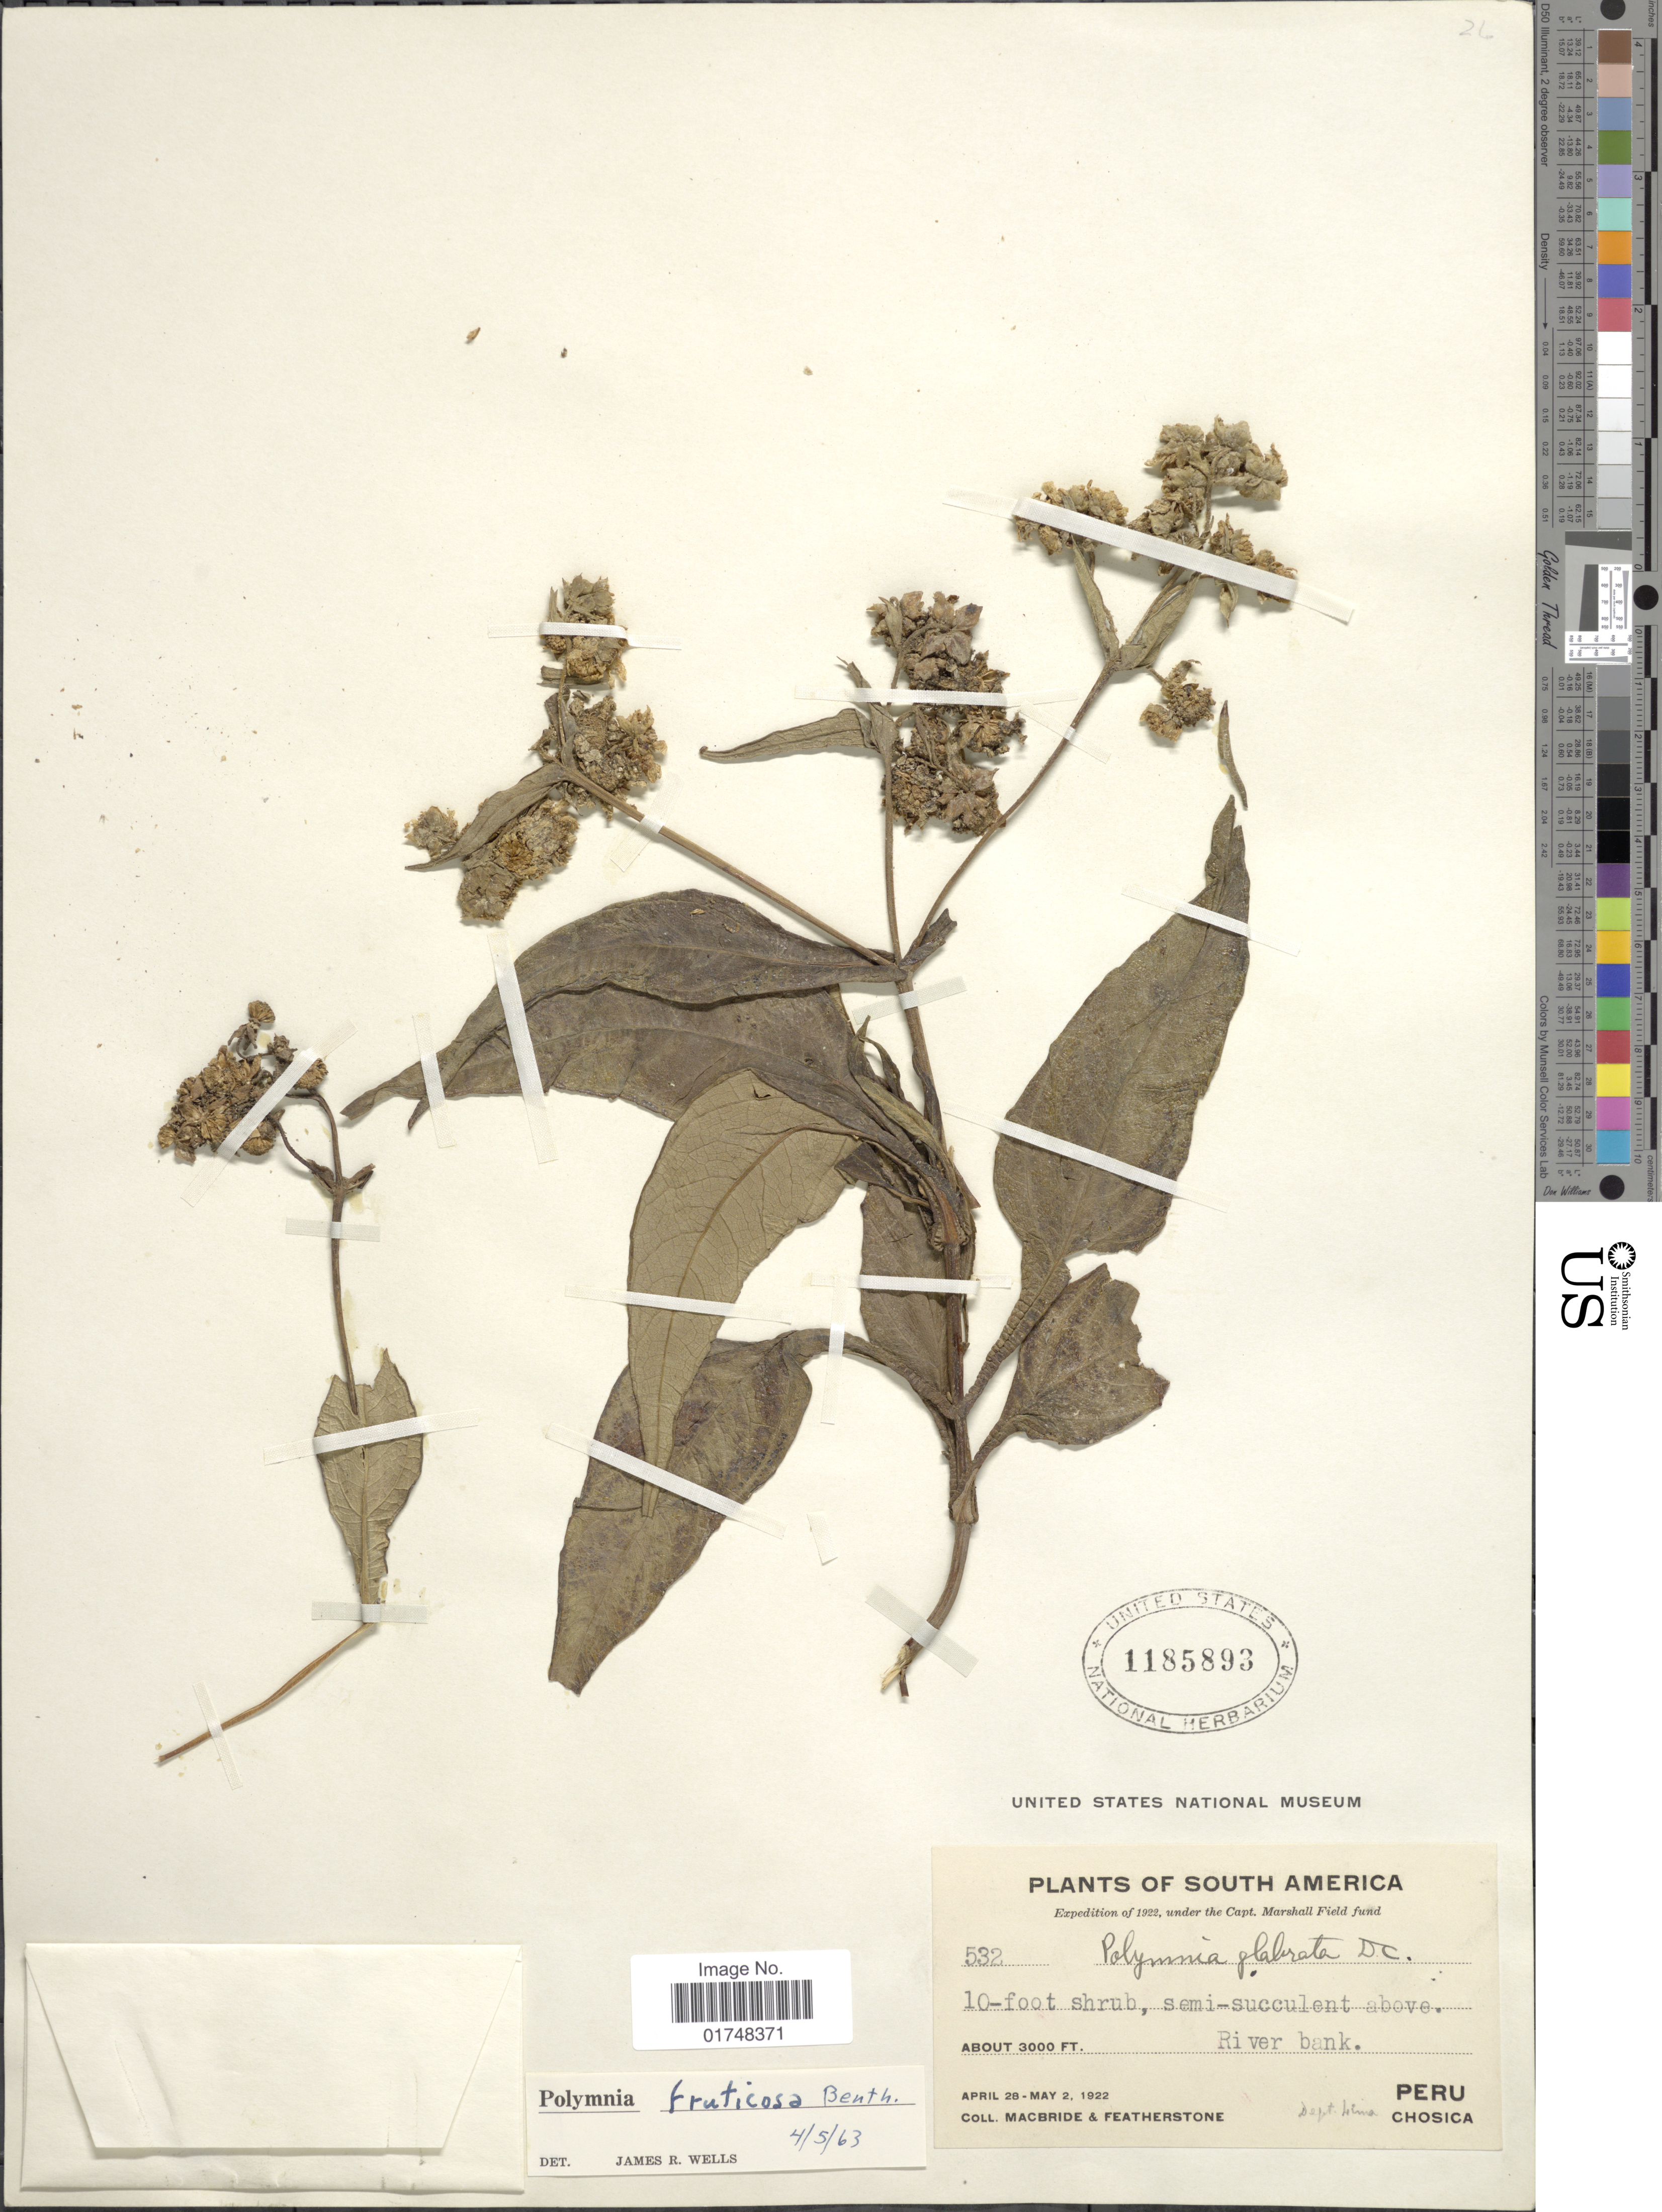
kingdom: Plantae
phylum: Tracheophyta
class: Magnoliopsida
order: Asterales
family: Asteraceae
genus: Smallanthus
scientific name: Smallanthus fruticosus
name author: (Benth.) H. Rob.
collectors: J. F. Macbride & -. Featherstone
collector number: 532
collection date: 1922-04-28/1922-05-02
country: Peru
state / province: Lima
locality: South America, Chosica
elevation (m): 914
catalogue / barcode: US 1185893